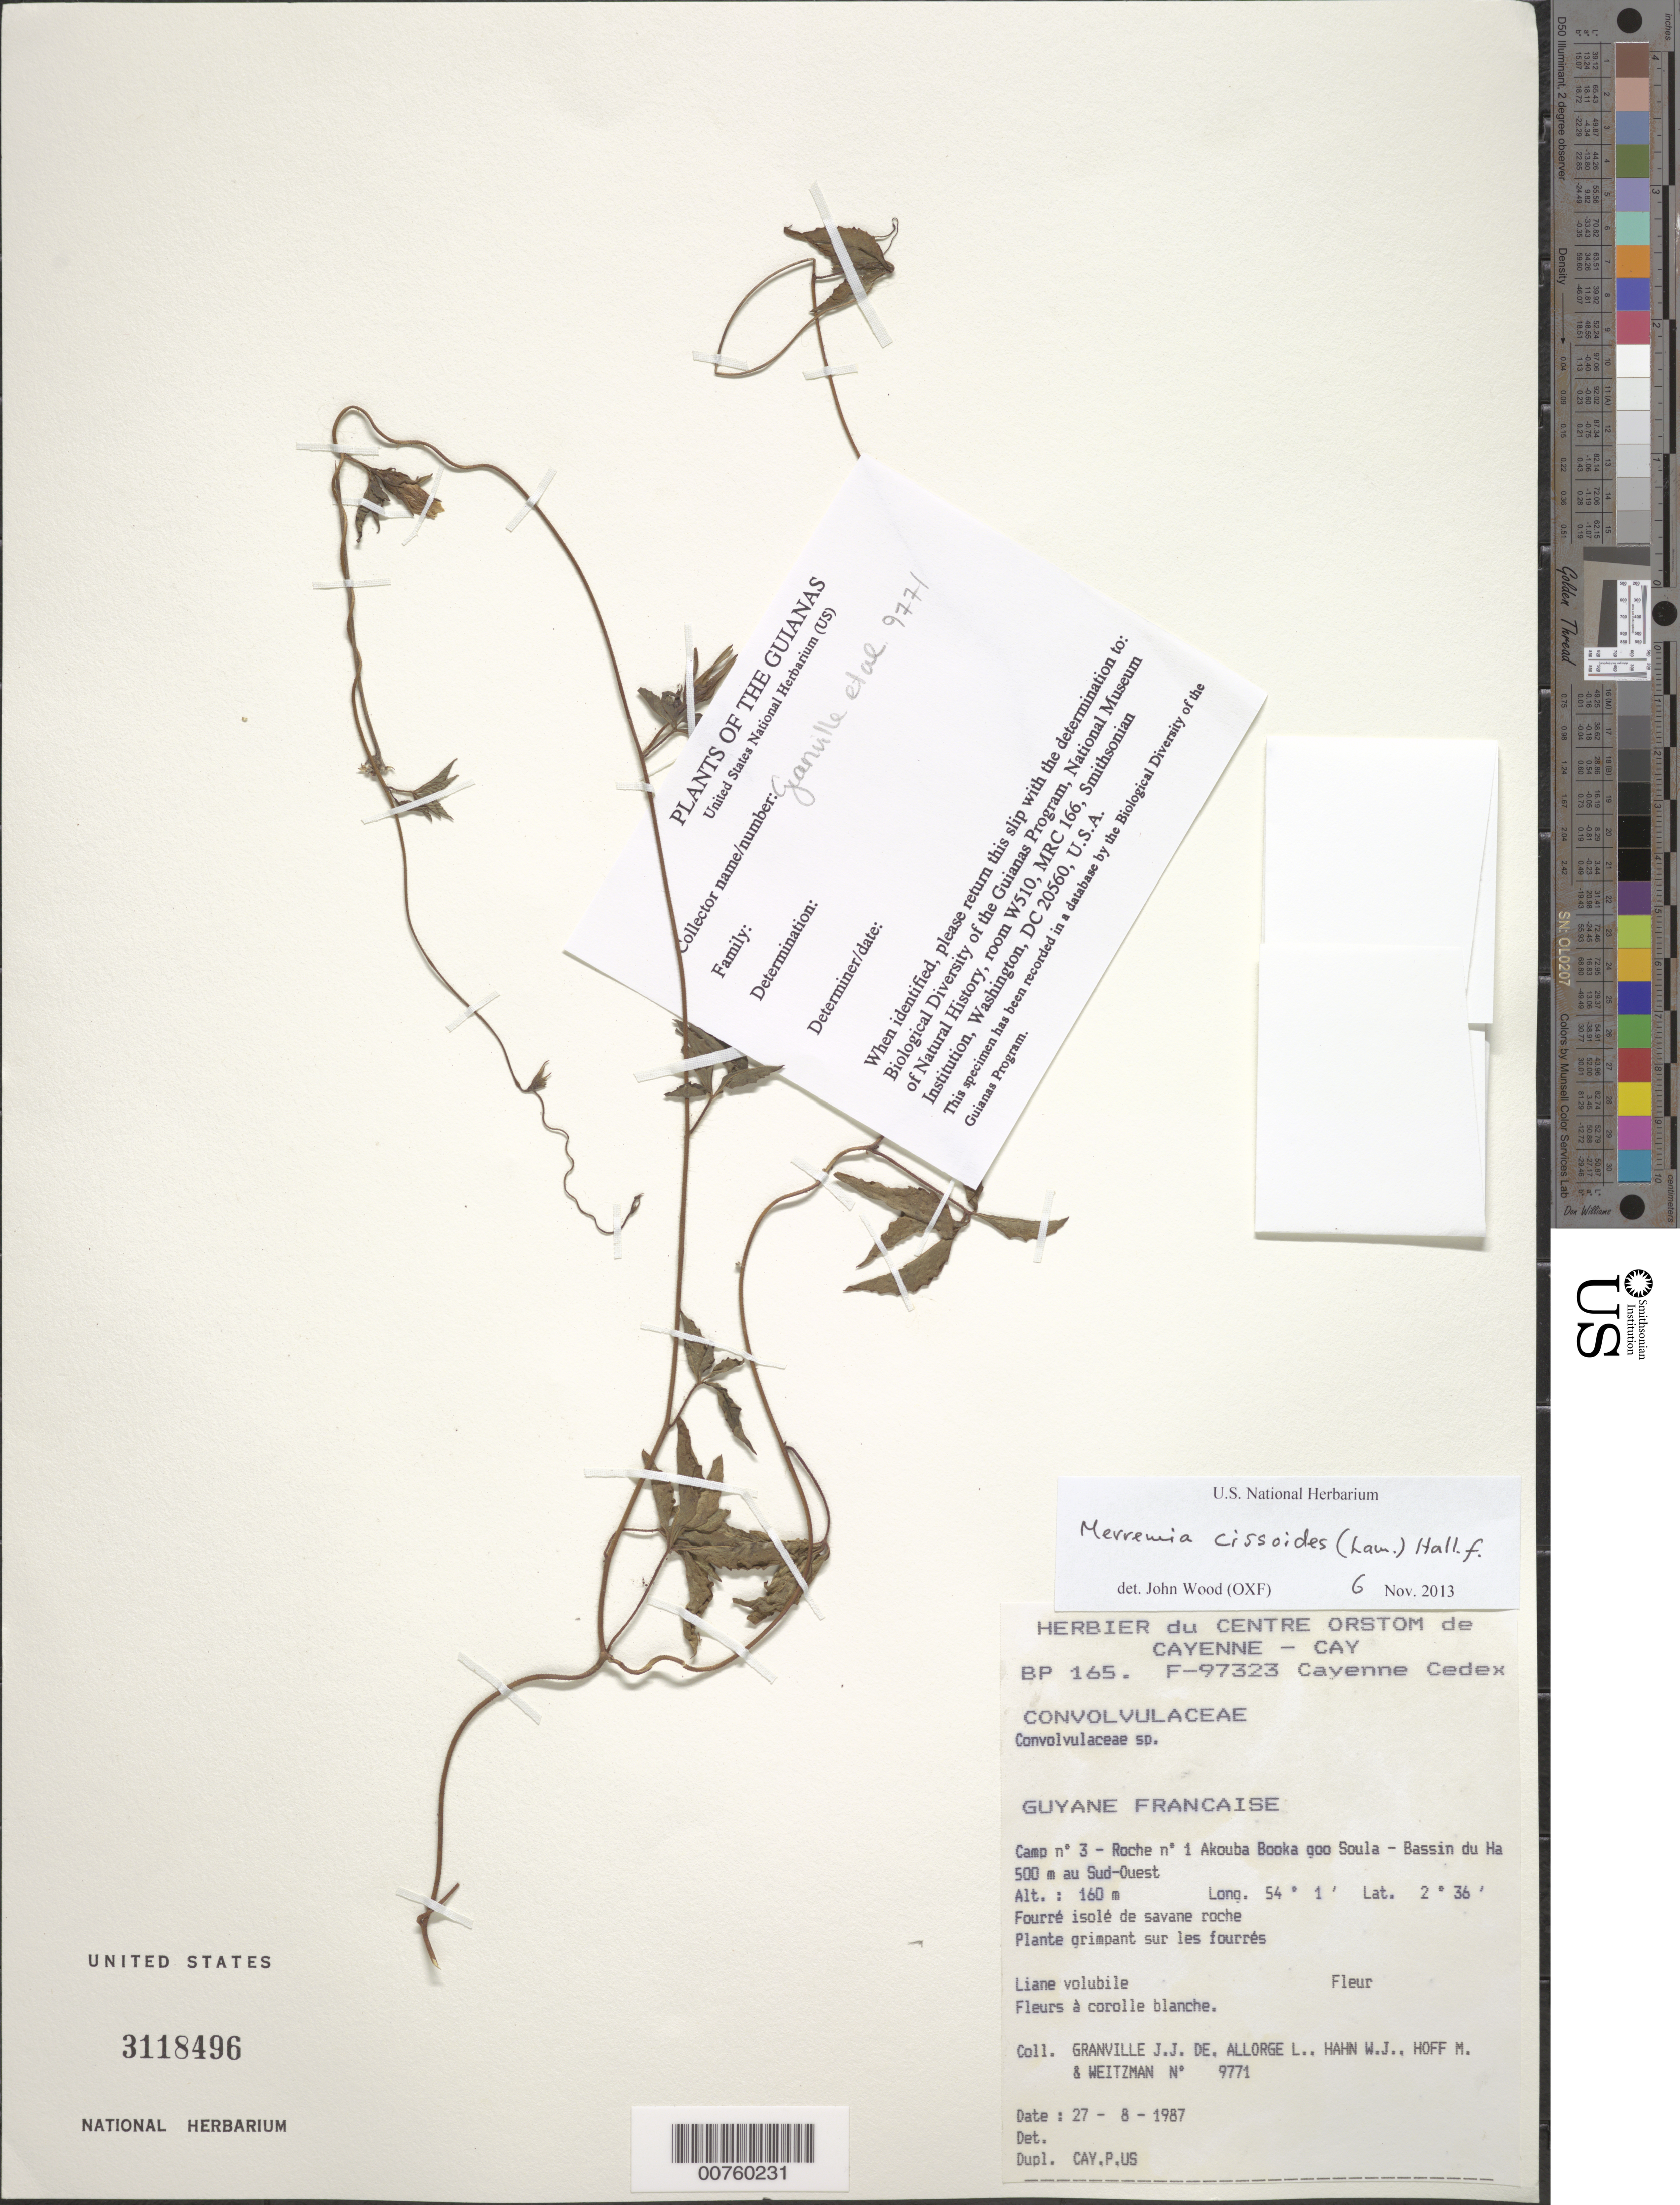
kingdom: Plantae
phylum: Tracheophyta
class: Magnoliopsida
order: Solanales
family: Convolvulaceae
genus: Distimake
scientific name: Distimake cissoides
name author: (Lam.) A. R. Simões & Staples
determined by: Strong, Mark T., (BOT), Smithsonian Institution - National Museum of Natural History (UNITED STATES)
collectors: J.-J. de Granville, L. Allorge, W. J. Hahn, M. Hoff & A. L. Weitzman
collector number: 9771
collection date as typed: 27-Aug-87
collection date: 1987-08-27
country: French Guiana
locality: Akouba Booka goo Soula, Camp #3, Roche no. 1, Bassin du Haut-Marouini, 500 m au Sud-Ouest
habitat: Fourré isolé de savane roche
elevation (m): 160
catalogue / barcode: US 3118496